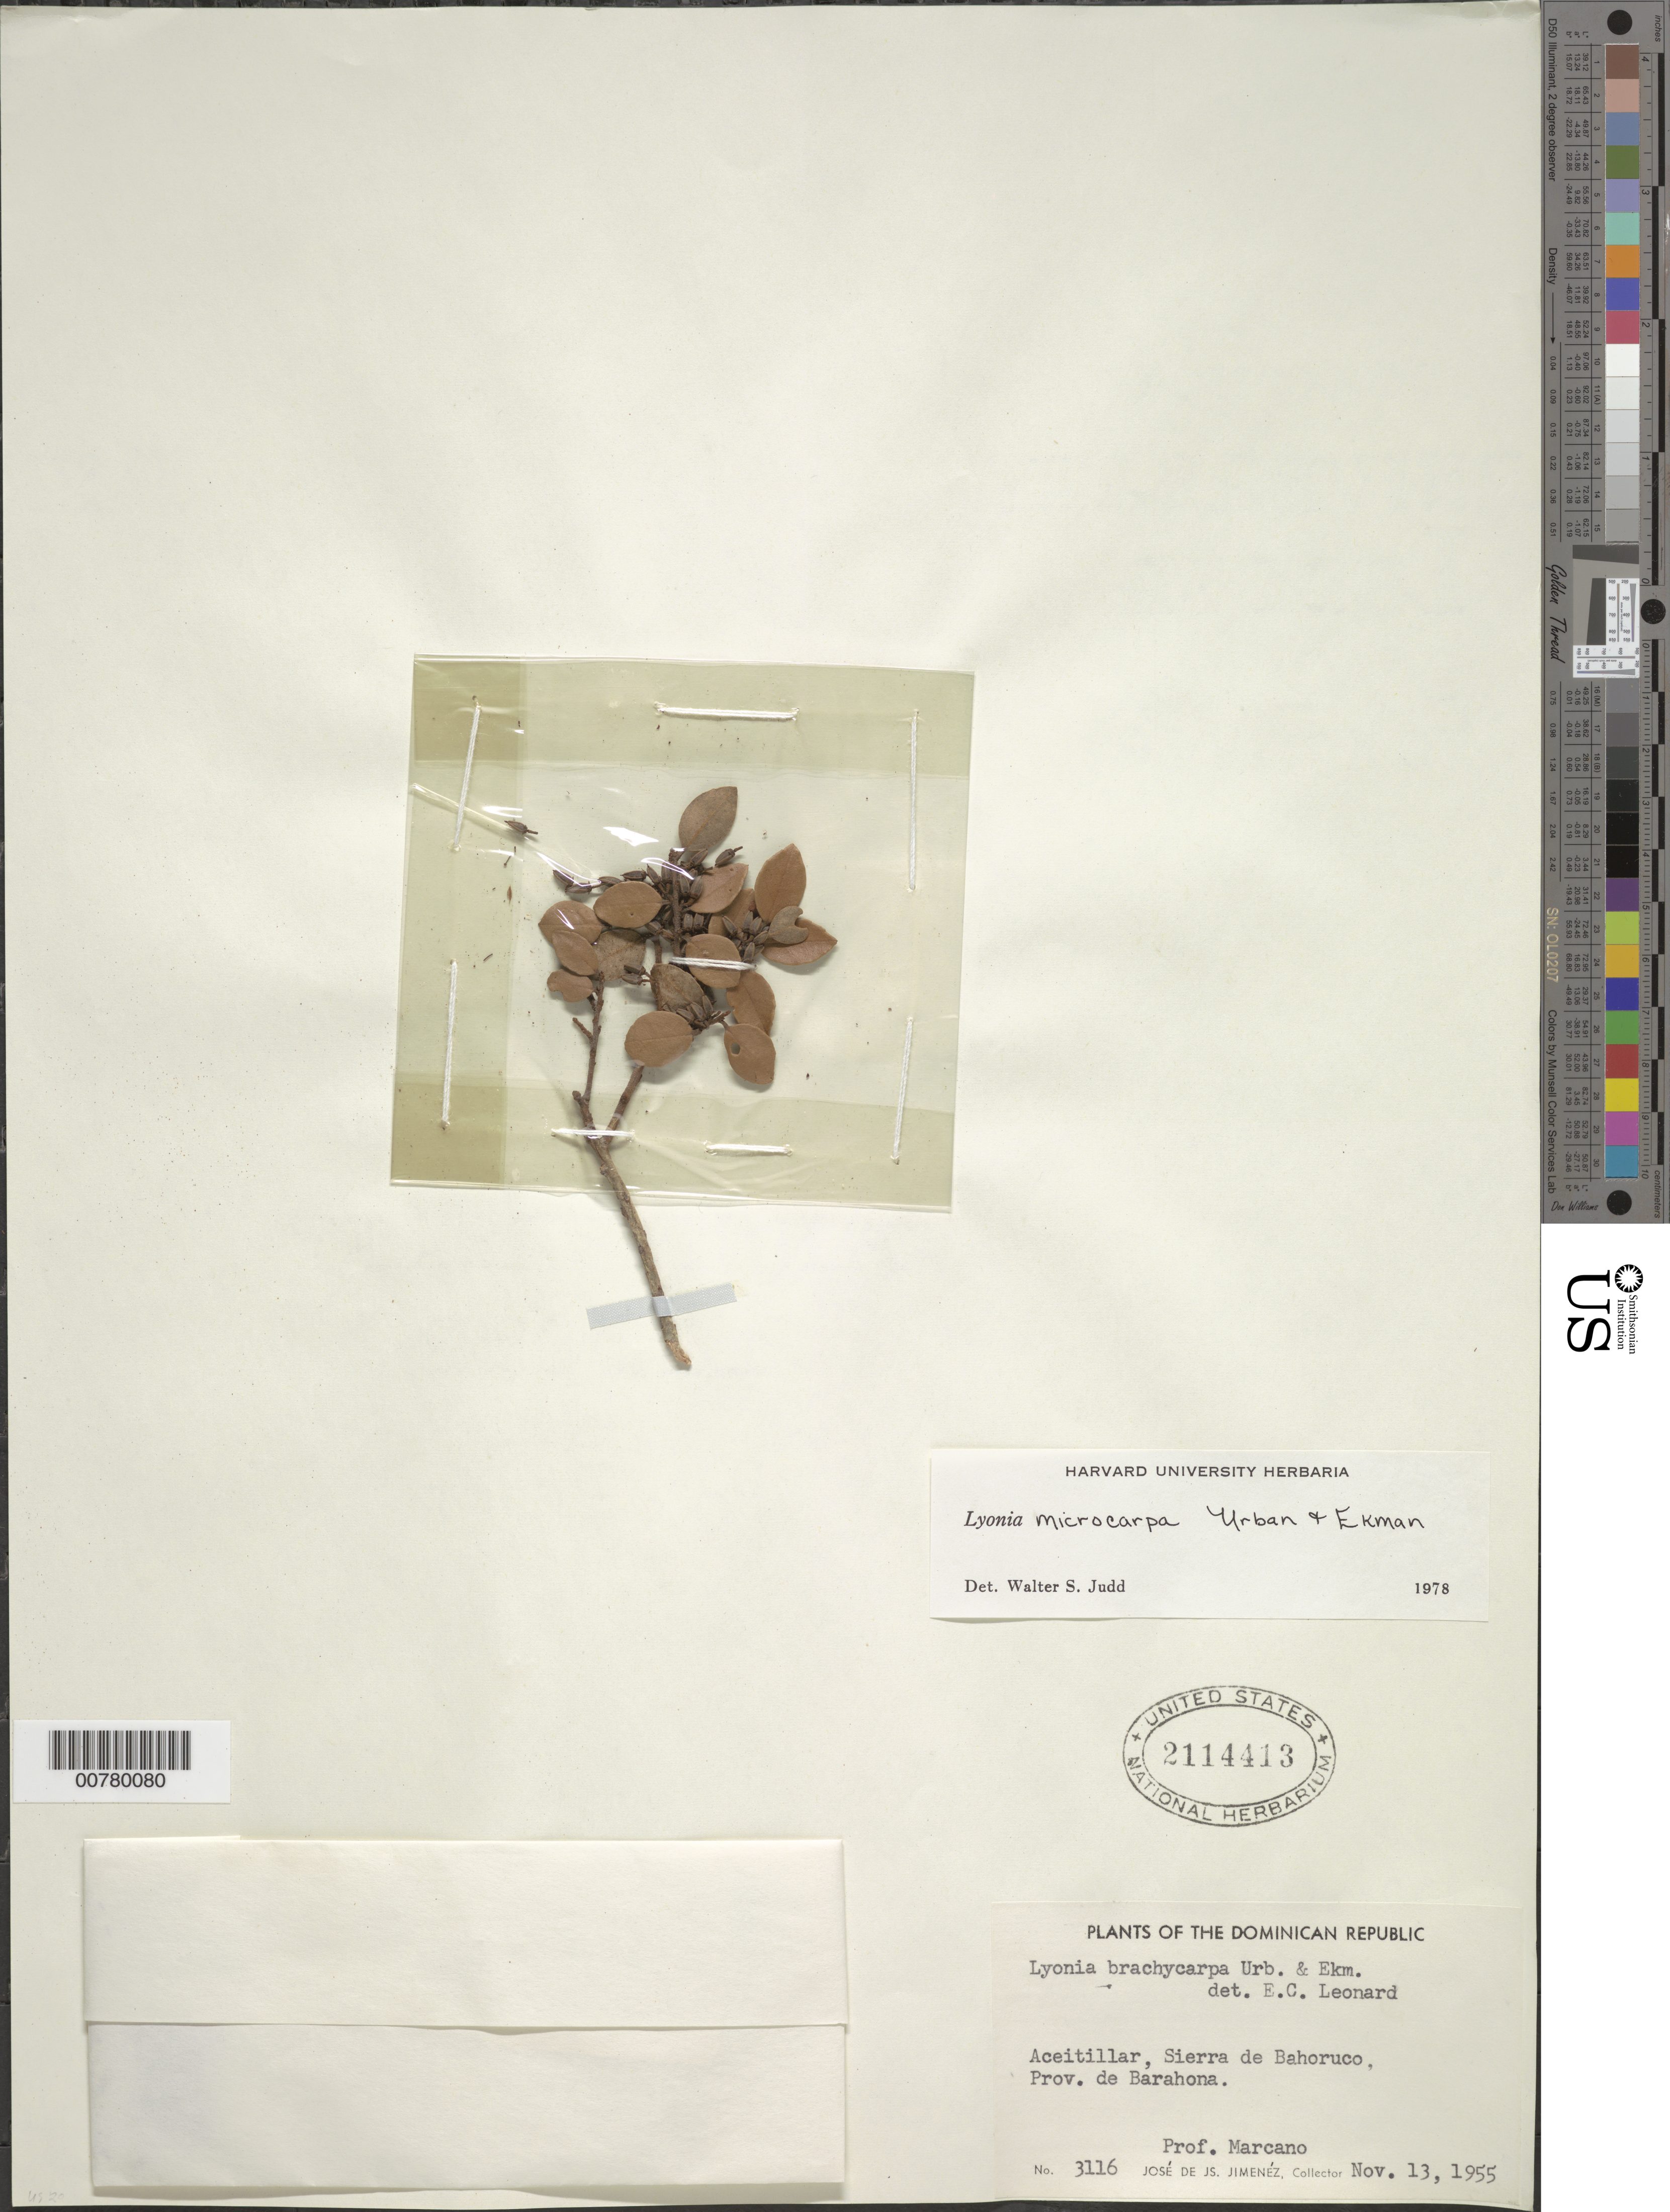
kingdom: Plantae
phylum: Tracheophyta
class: Magnoliopsida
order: Ericales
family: Ericaceae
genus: Lyonia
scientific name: Lyonia microcarpa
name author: Urb. & Ekman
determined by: Judd, Walter S.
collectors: E. J. Marcano F.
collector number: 3116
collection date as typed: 13 Nov 1955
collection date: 1955-11-13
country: Dominican Republic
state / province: Barahona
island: Hispaniola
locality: Sierra de Bahoruco, Aceitillar.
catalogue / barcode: US 2114413